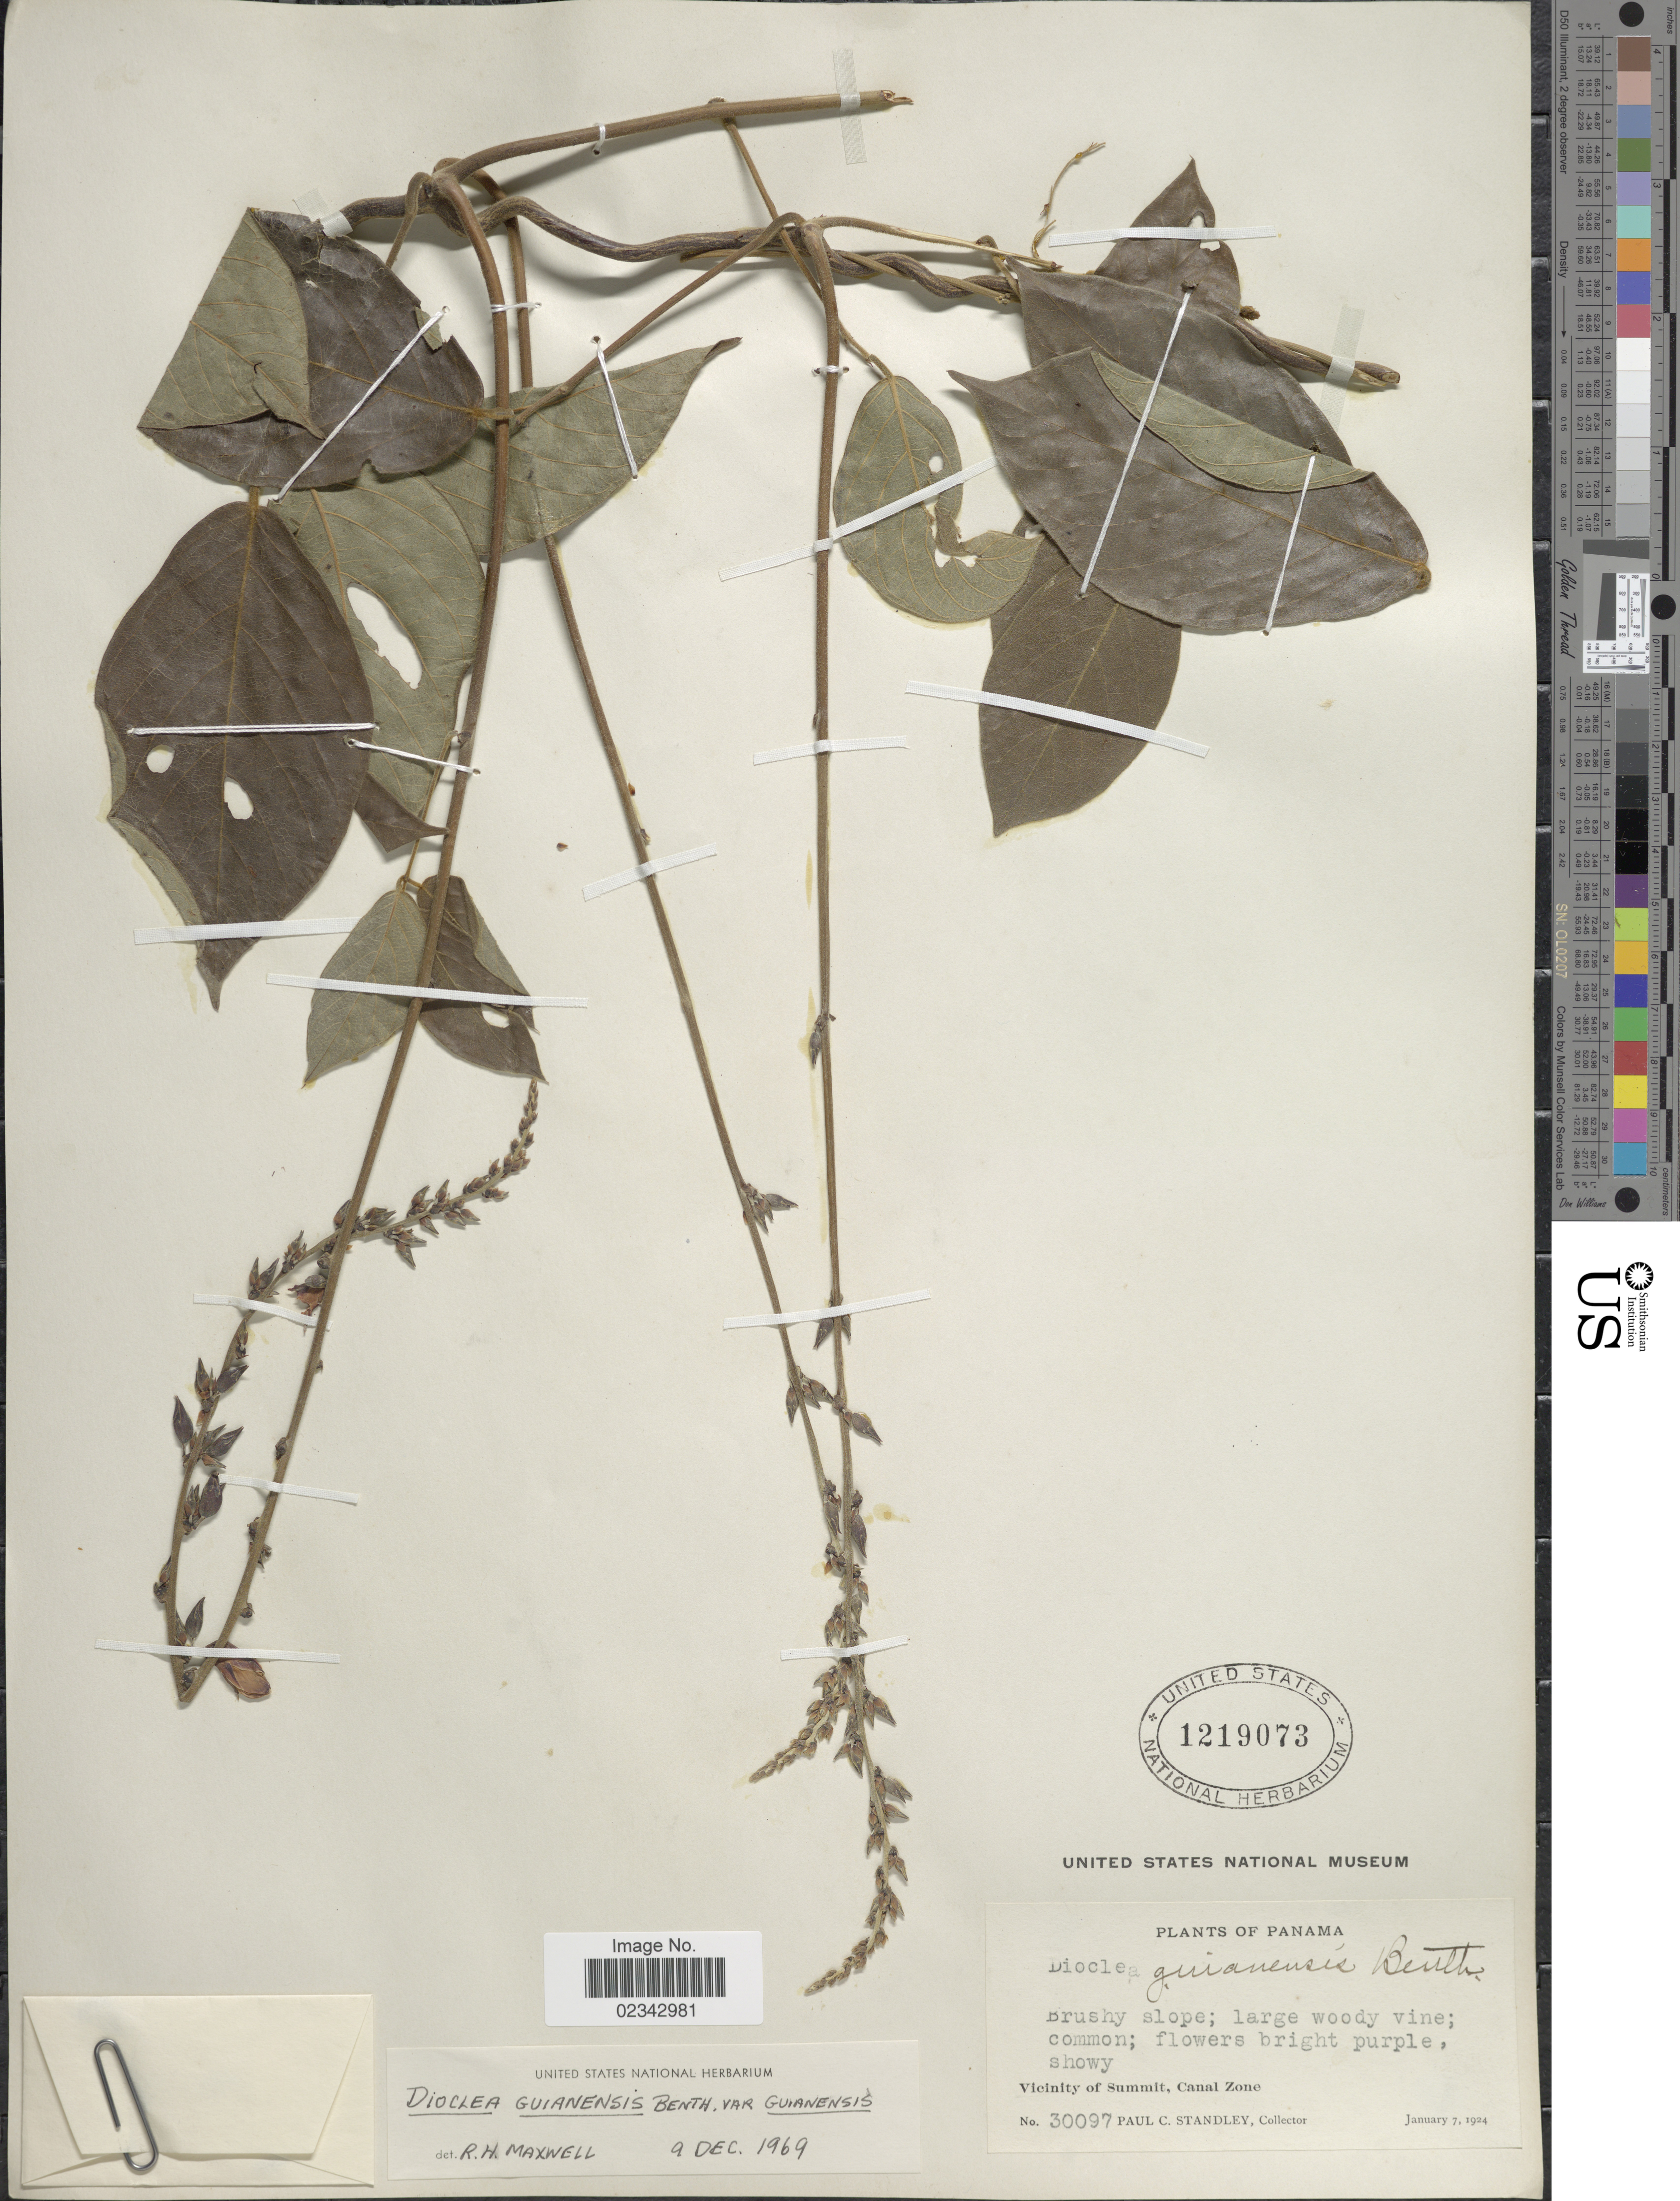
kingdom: Plantae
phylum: Tracheophyta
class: Magnoliopsida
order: Fabales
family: Fabaceae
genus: Dioclea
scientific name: Dioclea guianensis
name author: Benth.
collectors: P. C. Standley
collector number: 30097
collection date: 1924-01-07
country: Panama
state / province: Colón / Panamá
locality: Brushy slope; Vicinity of Summit, Canal Zone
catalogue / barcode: US 1219073